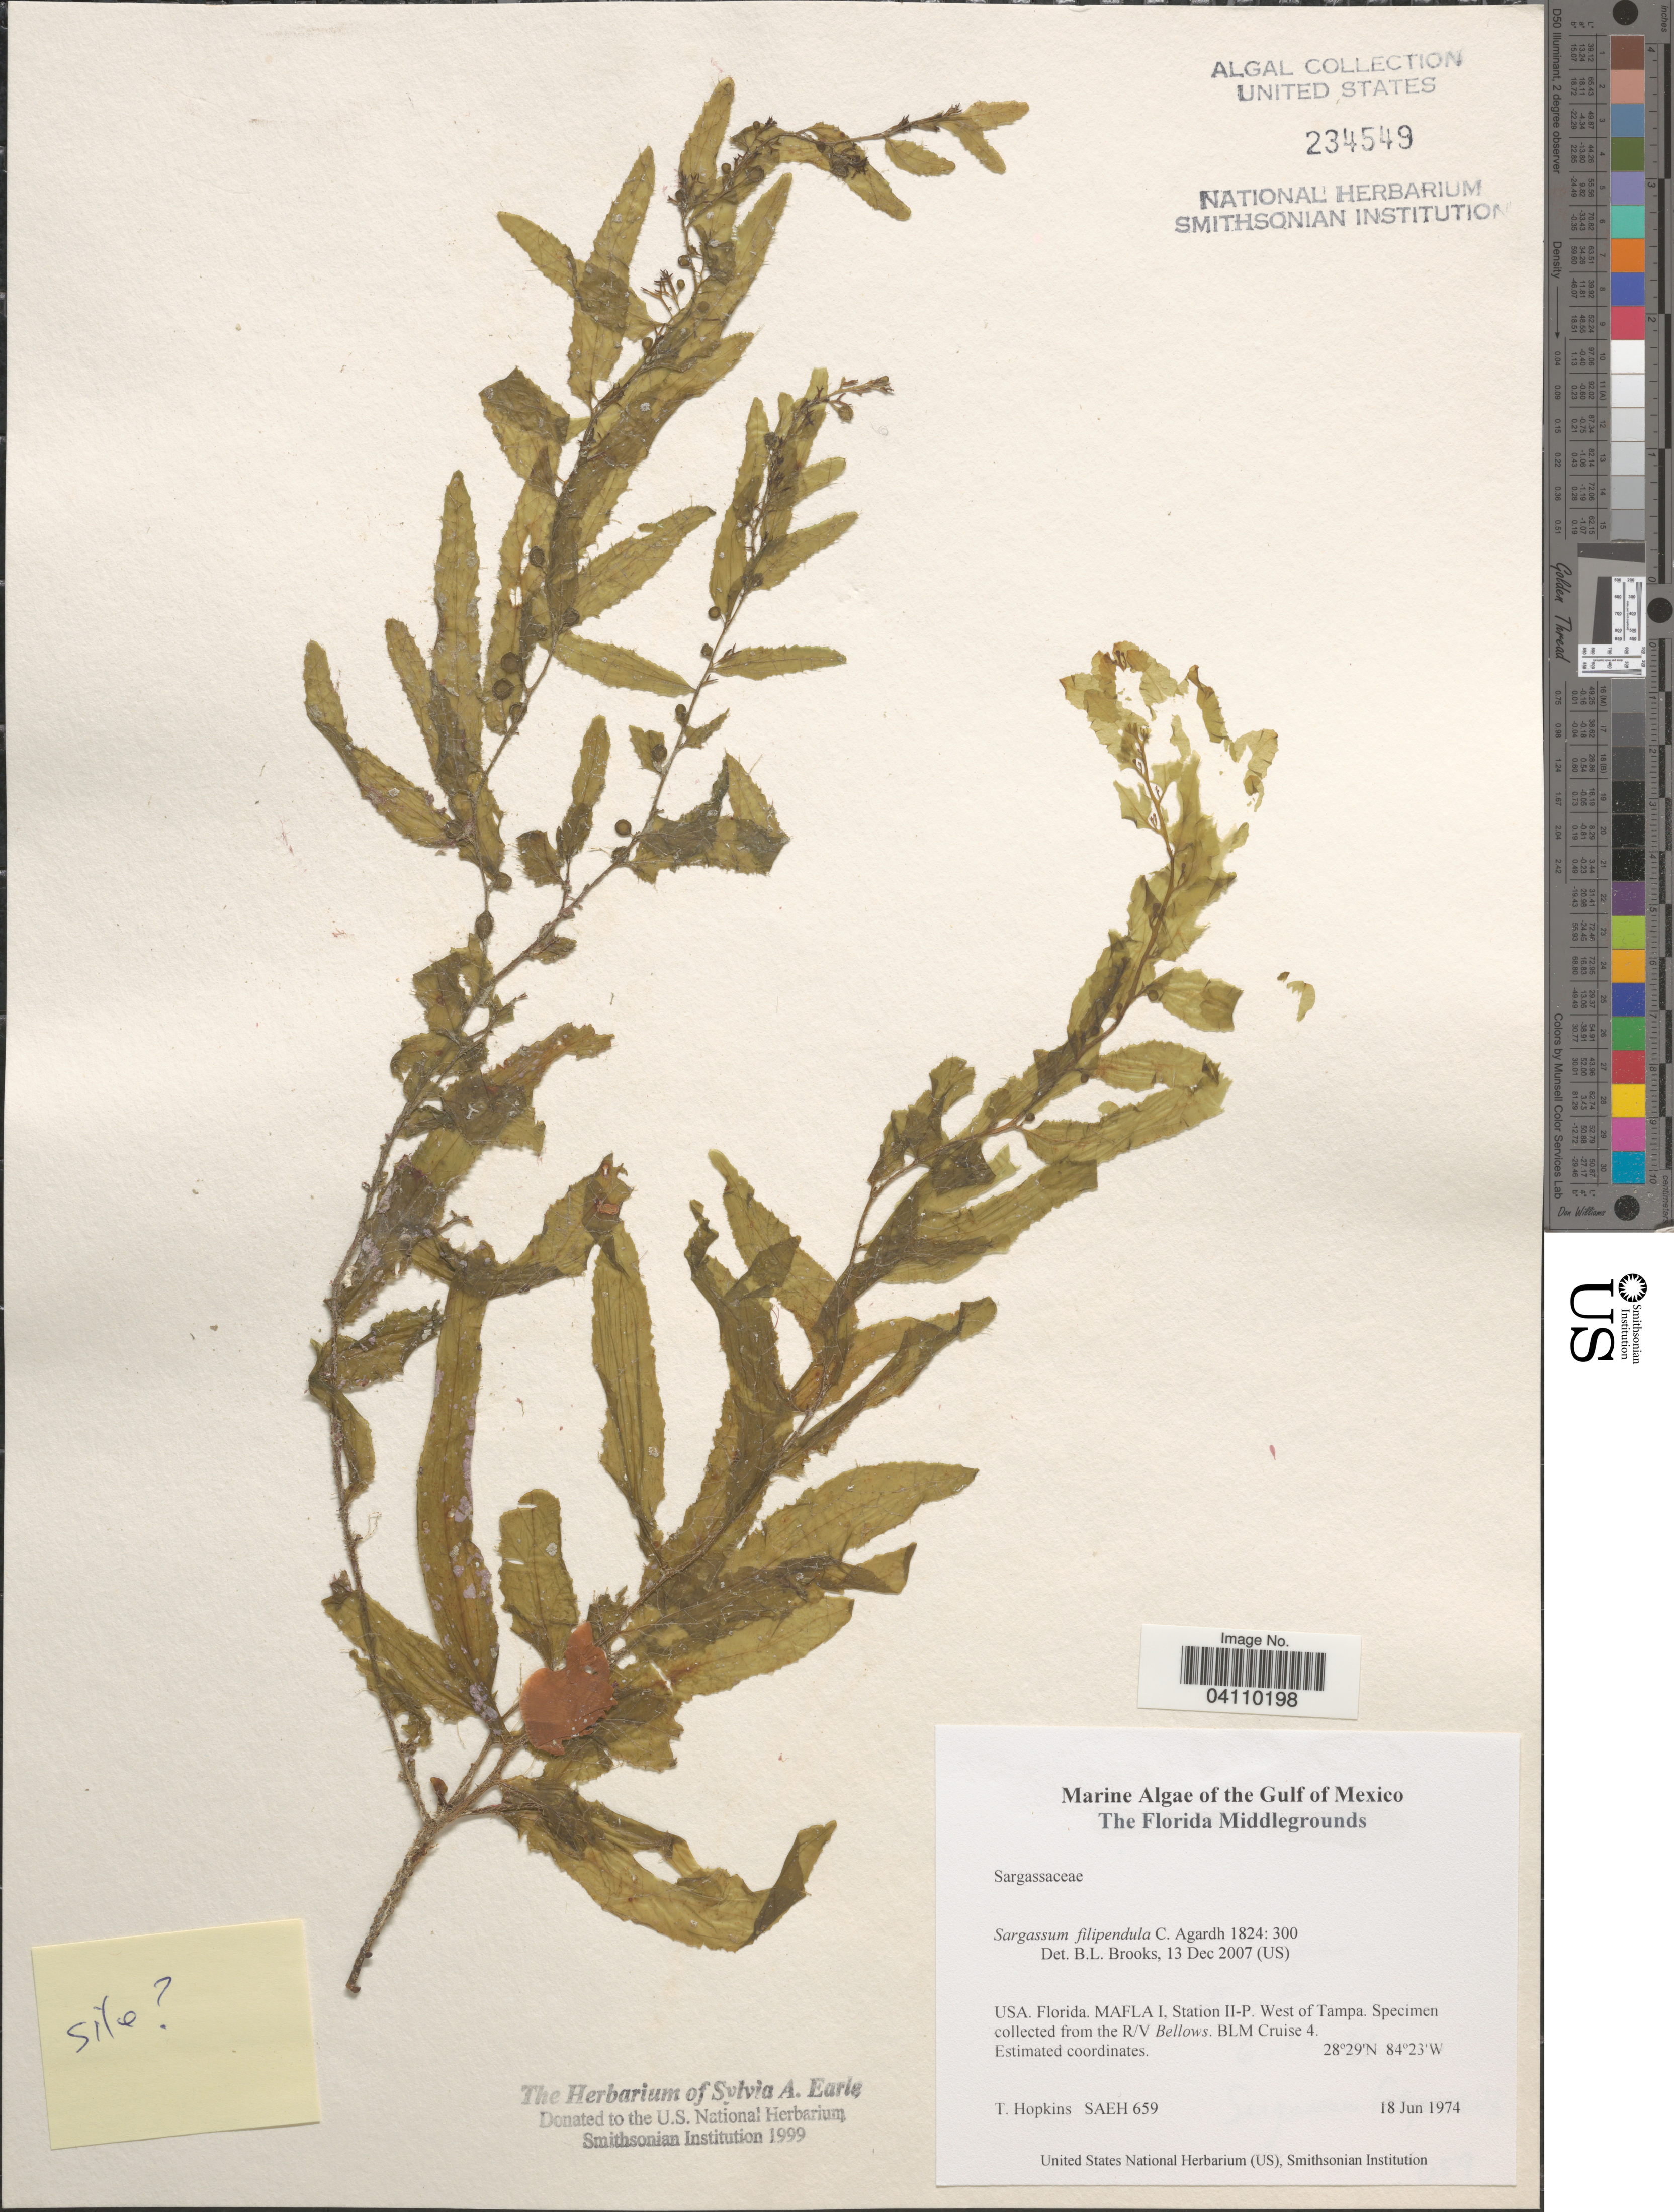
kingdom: Chromista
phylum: Ochrophyta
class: Phaeophyceae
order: Fucales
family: Sargassaceae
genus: Sargassum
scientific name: Sargassum filipendula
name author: C. Agardh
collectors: T. Hopkins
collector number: SAEH659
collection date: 1974-06-18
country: United States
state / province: Florida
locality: The Gulf of Mexico. The Florida Middlegrounds. MAFLA I, Station II-P. West of Tampa. The R/V Bellows. BLM Cruise 4.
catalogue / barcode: US 234549